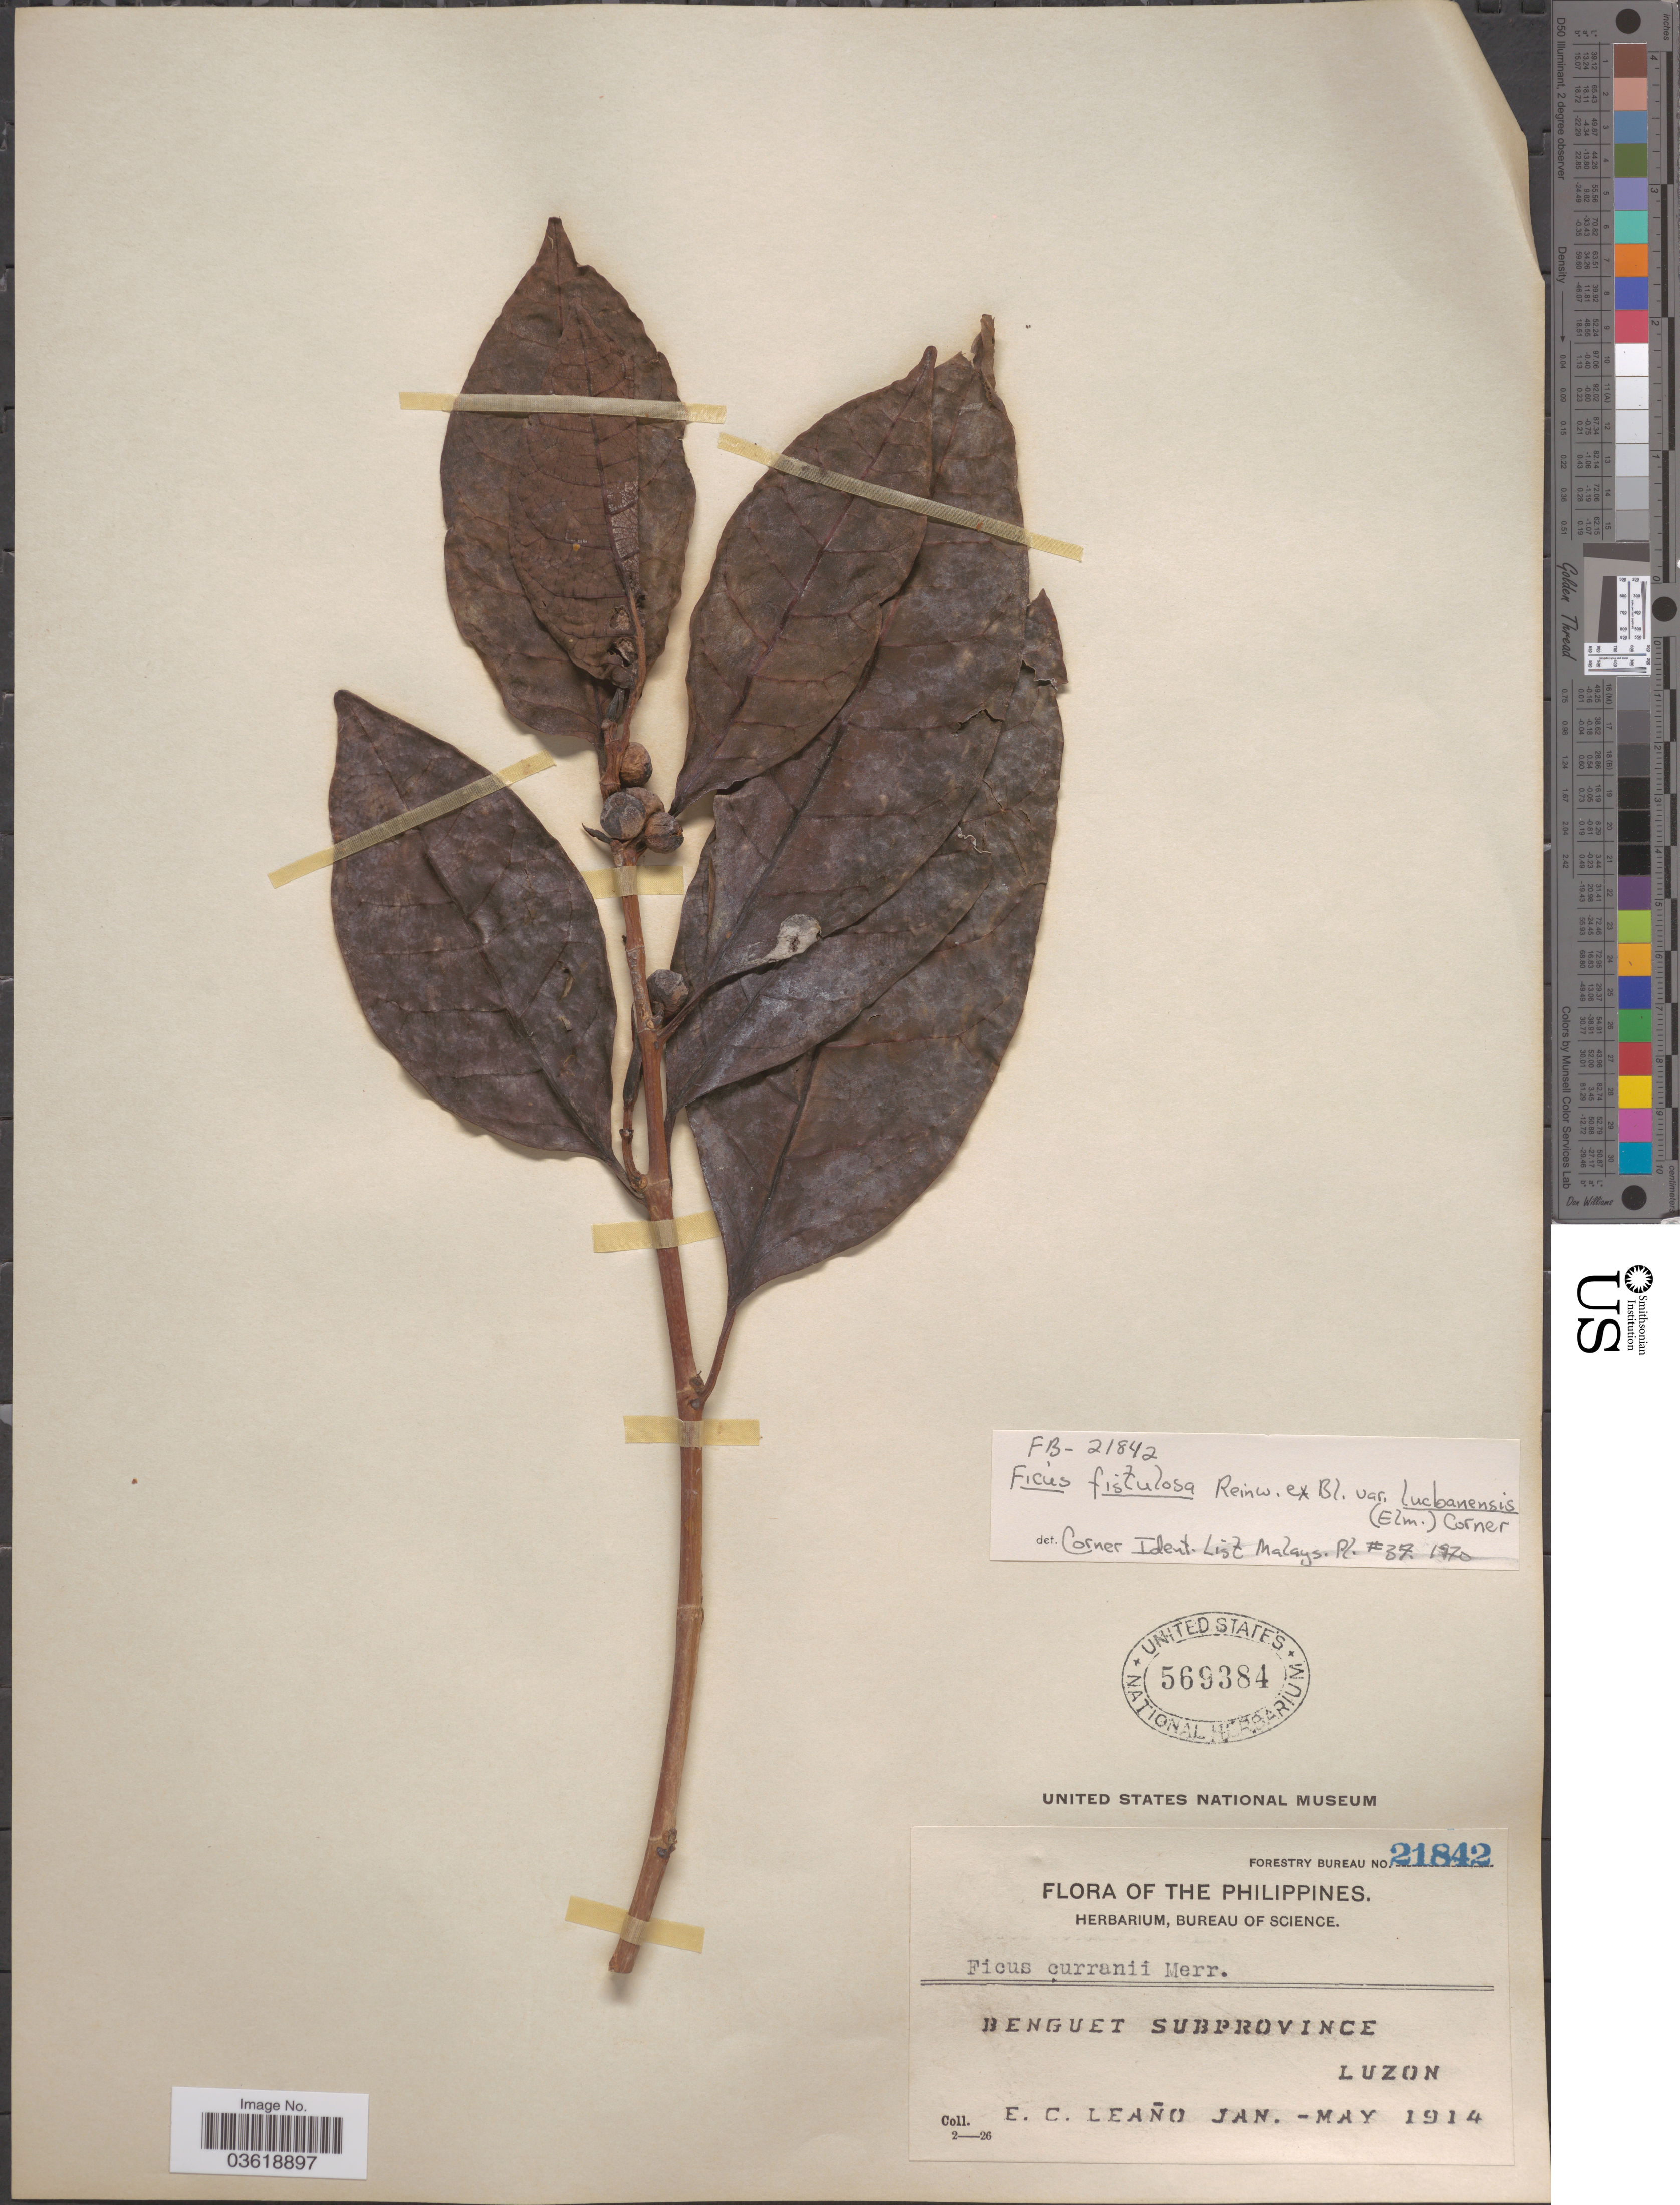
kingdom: Plantae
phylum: Tracheophyta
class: Magnoliopsida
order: Rosales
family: Moraceae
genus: Ficus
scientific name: Ficus fistulosa var. lucbanensis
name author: (Elmer) Corner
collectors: E. Leano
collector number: Forestry Bureau 21842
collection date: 1914-01/1914-05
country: Philippines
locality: Benguet Subprovince. Luzon.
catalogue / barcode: US 569384